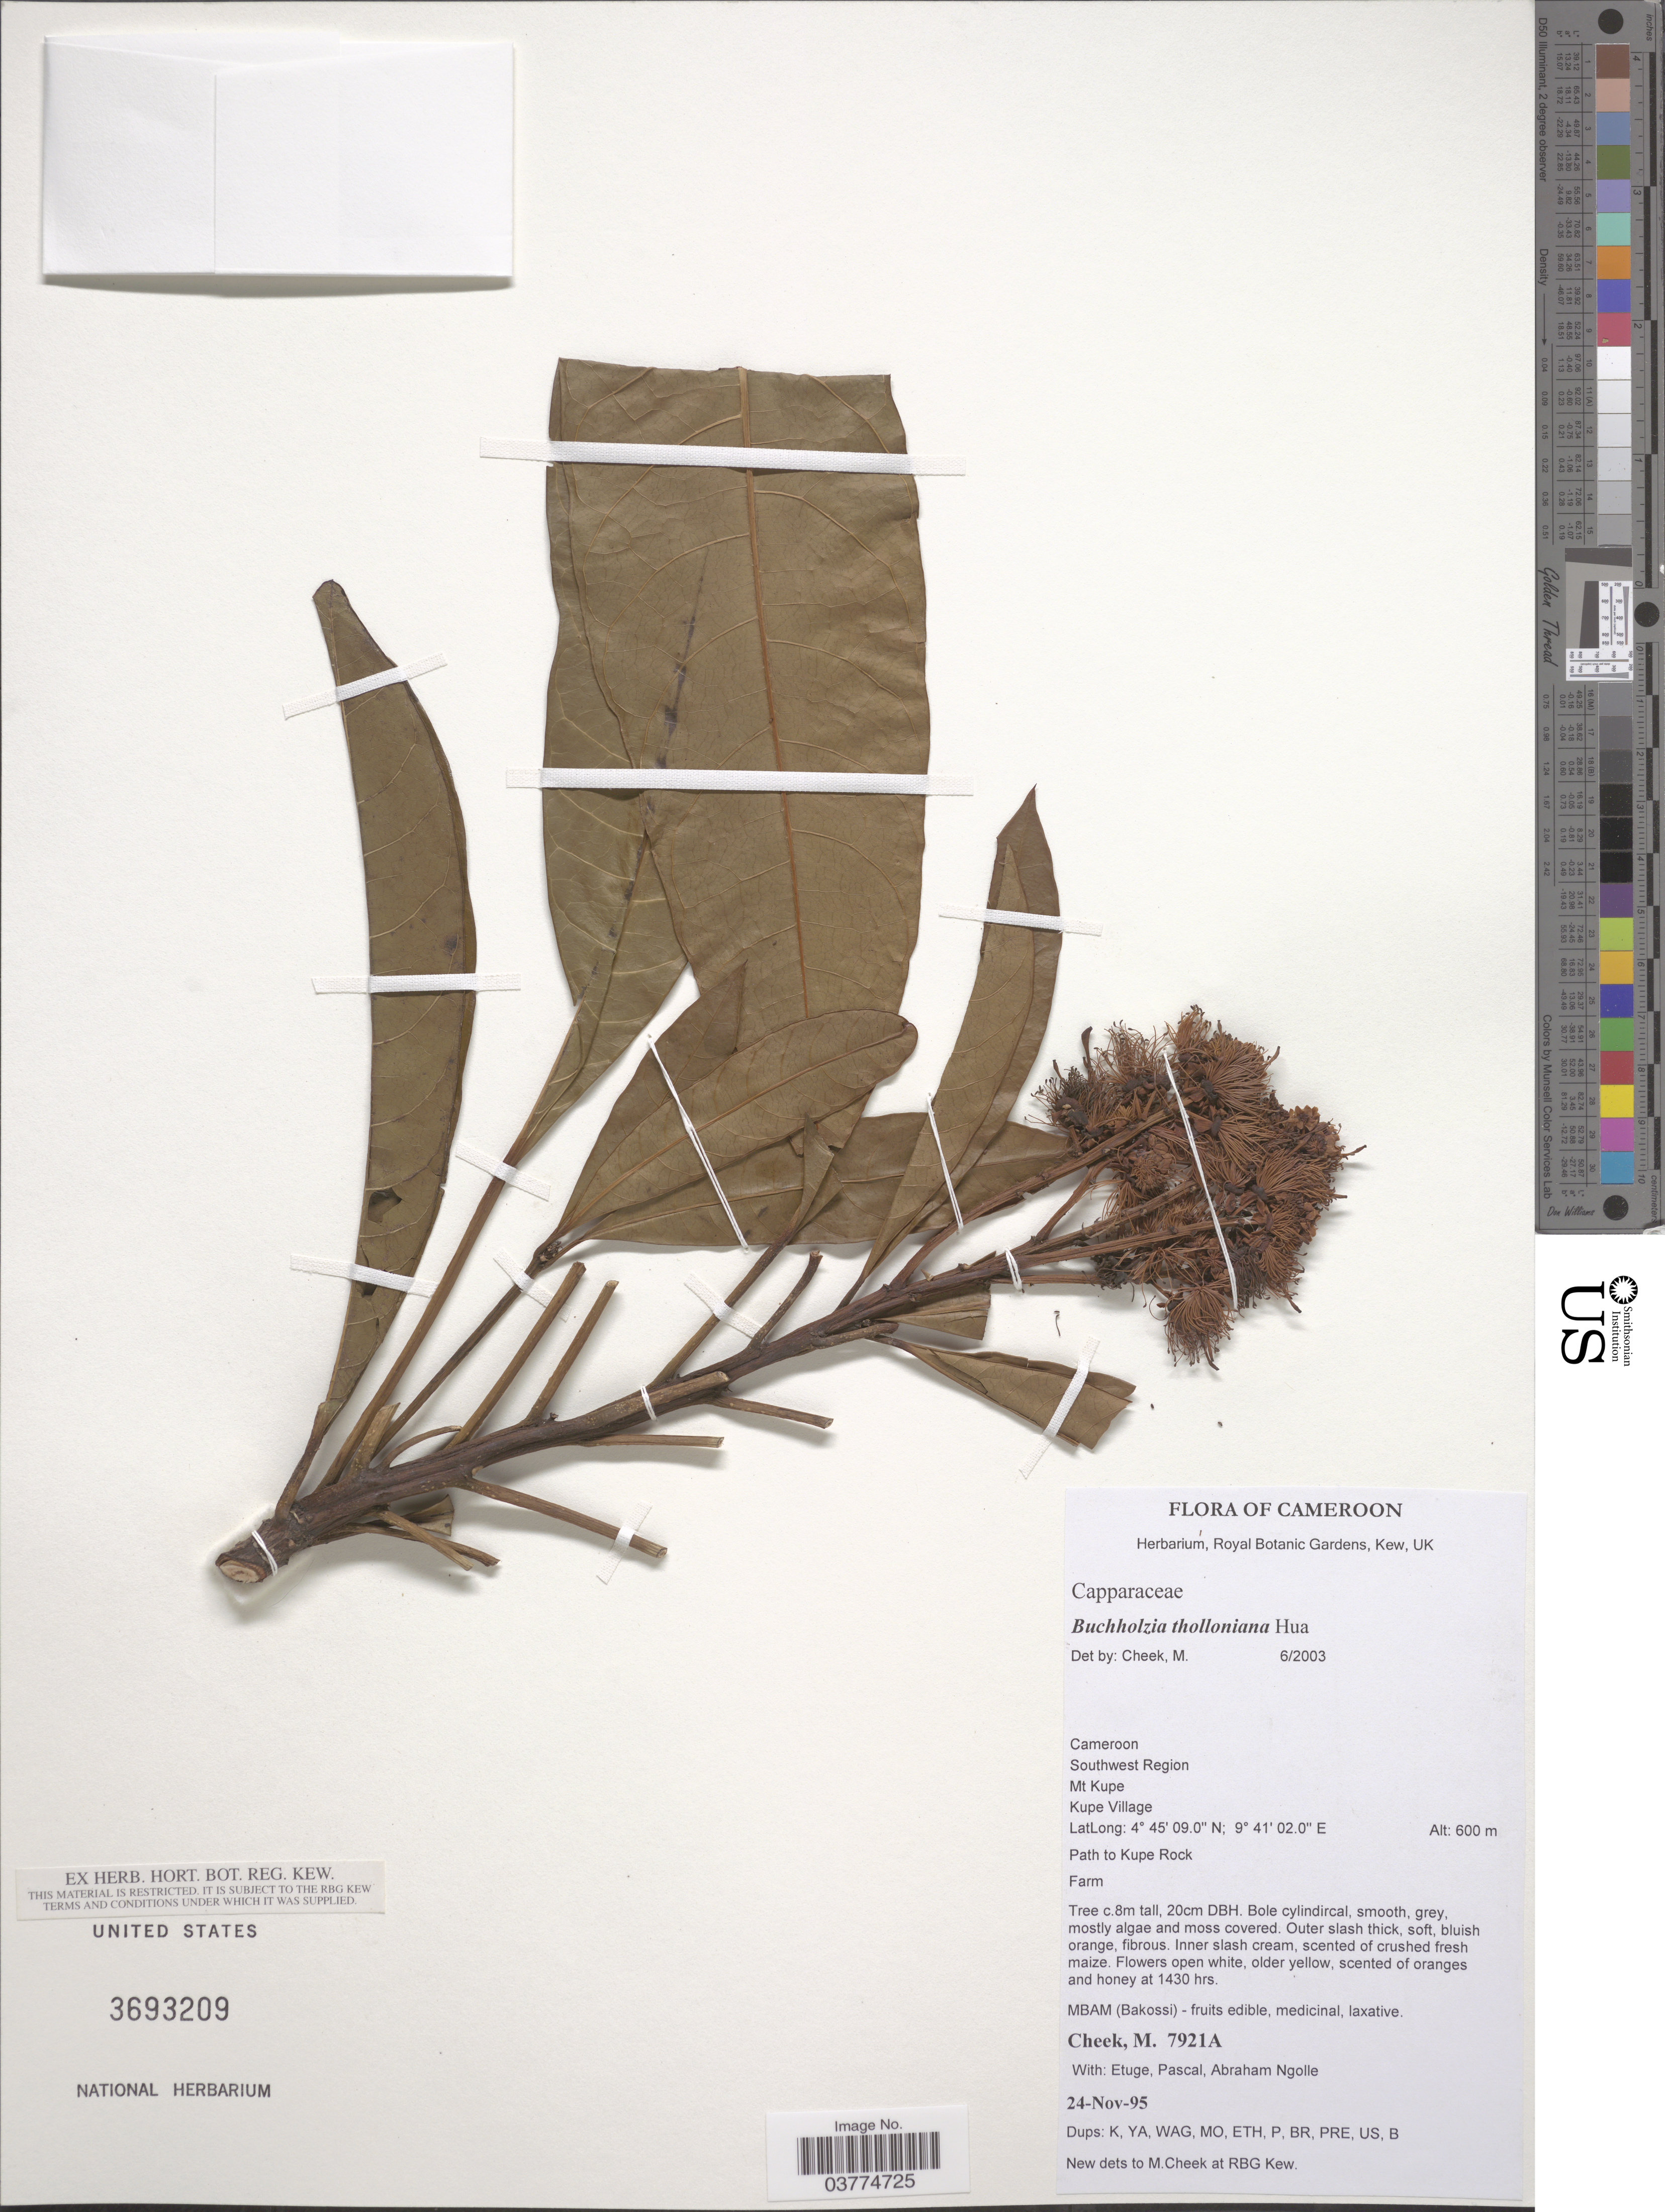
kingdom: Plantae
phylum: Tracheophyta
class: Magnoliopsida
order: Brassicales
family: Capparaceae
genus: Buchholzia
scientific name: Buchholzia tholloniana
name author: Hua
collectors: M. Cheek, Etuge, -. Pascal & A. Ngolle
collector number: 7921A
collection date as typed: Transcribed d/m/y: 24/11/95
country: Cameroon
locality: Southwest Region. Mt Kupe. Kupe Village. Path to Kupe Rock. Farm.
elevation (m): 600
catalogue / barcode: US 3693209